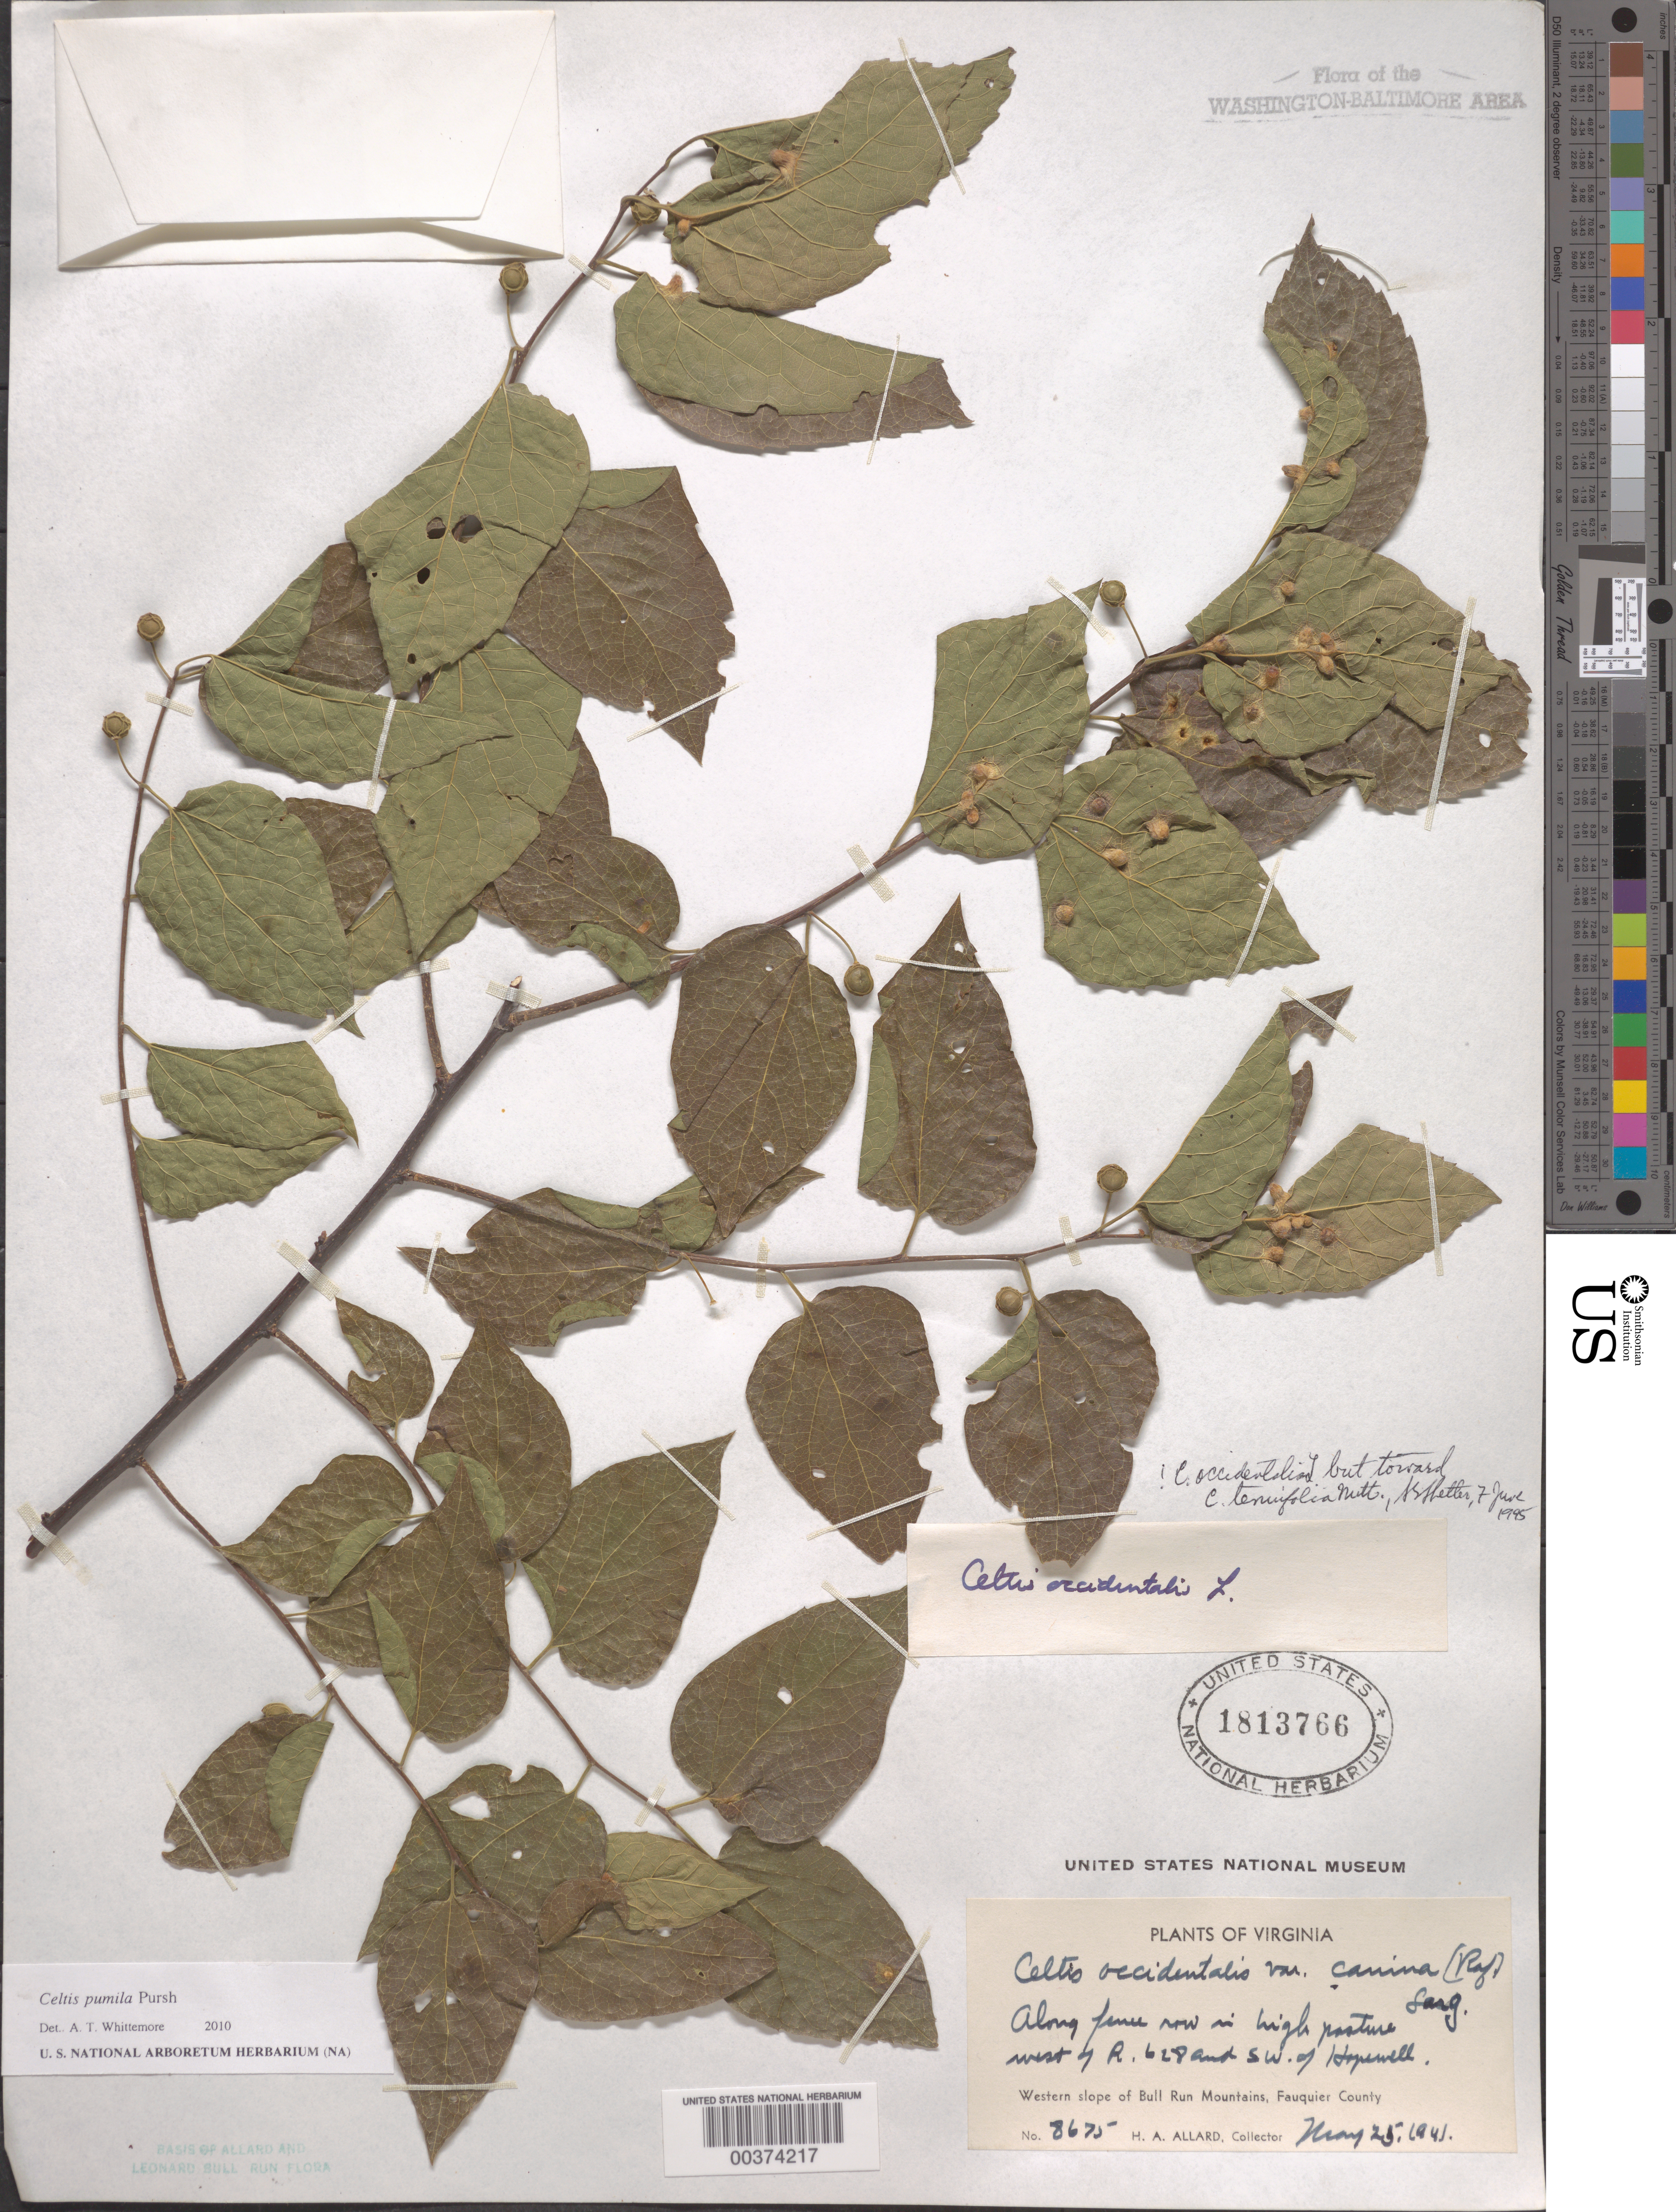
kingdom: Plantae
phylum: Tracheophyta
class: Magnoliopsida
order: Rosales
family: Cannabaceae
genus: Celtis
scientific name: Celtis occidentalis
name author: L.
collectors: H. A. Allard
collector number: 8675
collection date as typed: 25 May 1941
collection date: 1941-05-25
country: United States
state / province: Virginia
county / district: Fauquier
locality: West of Route 628 and southwest of Hopewell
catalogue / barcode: US 1813766